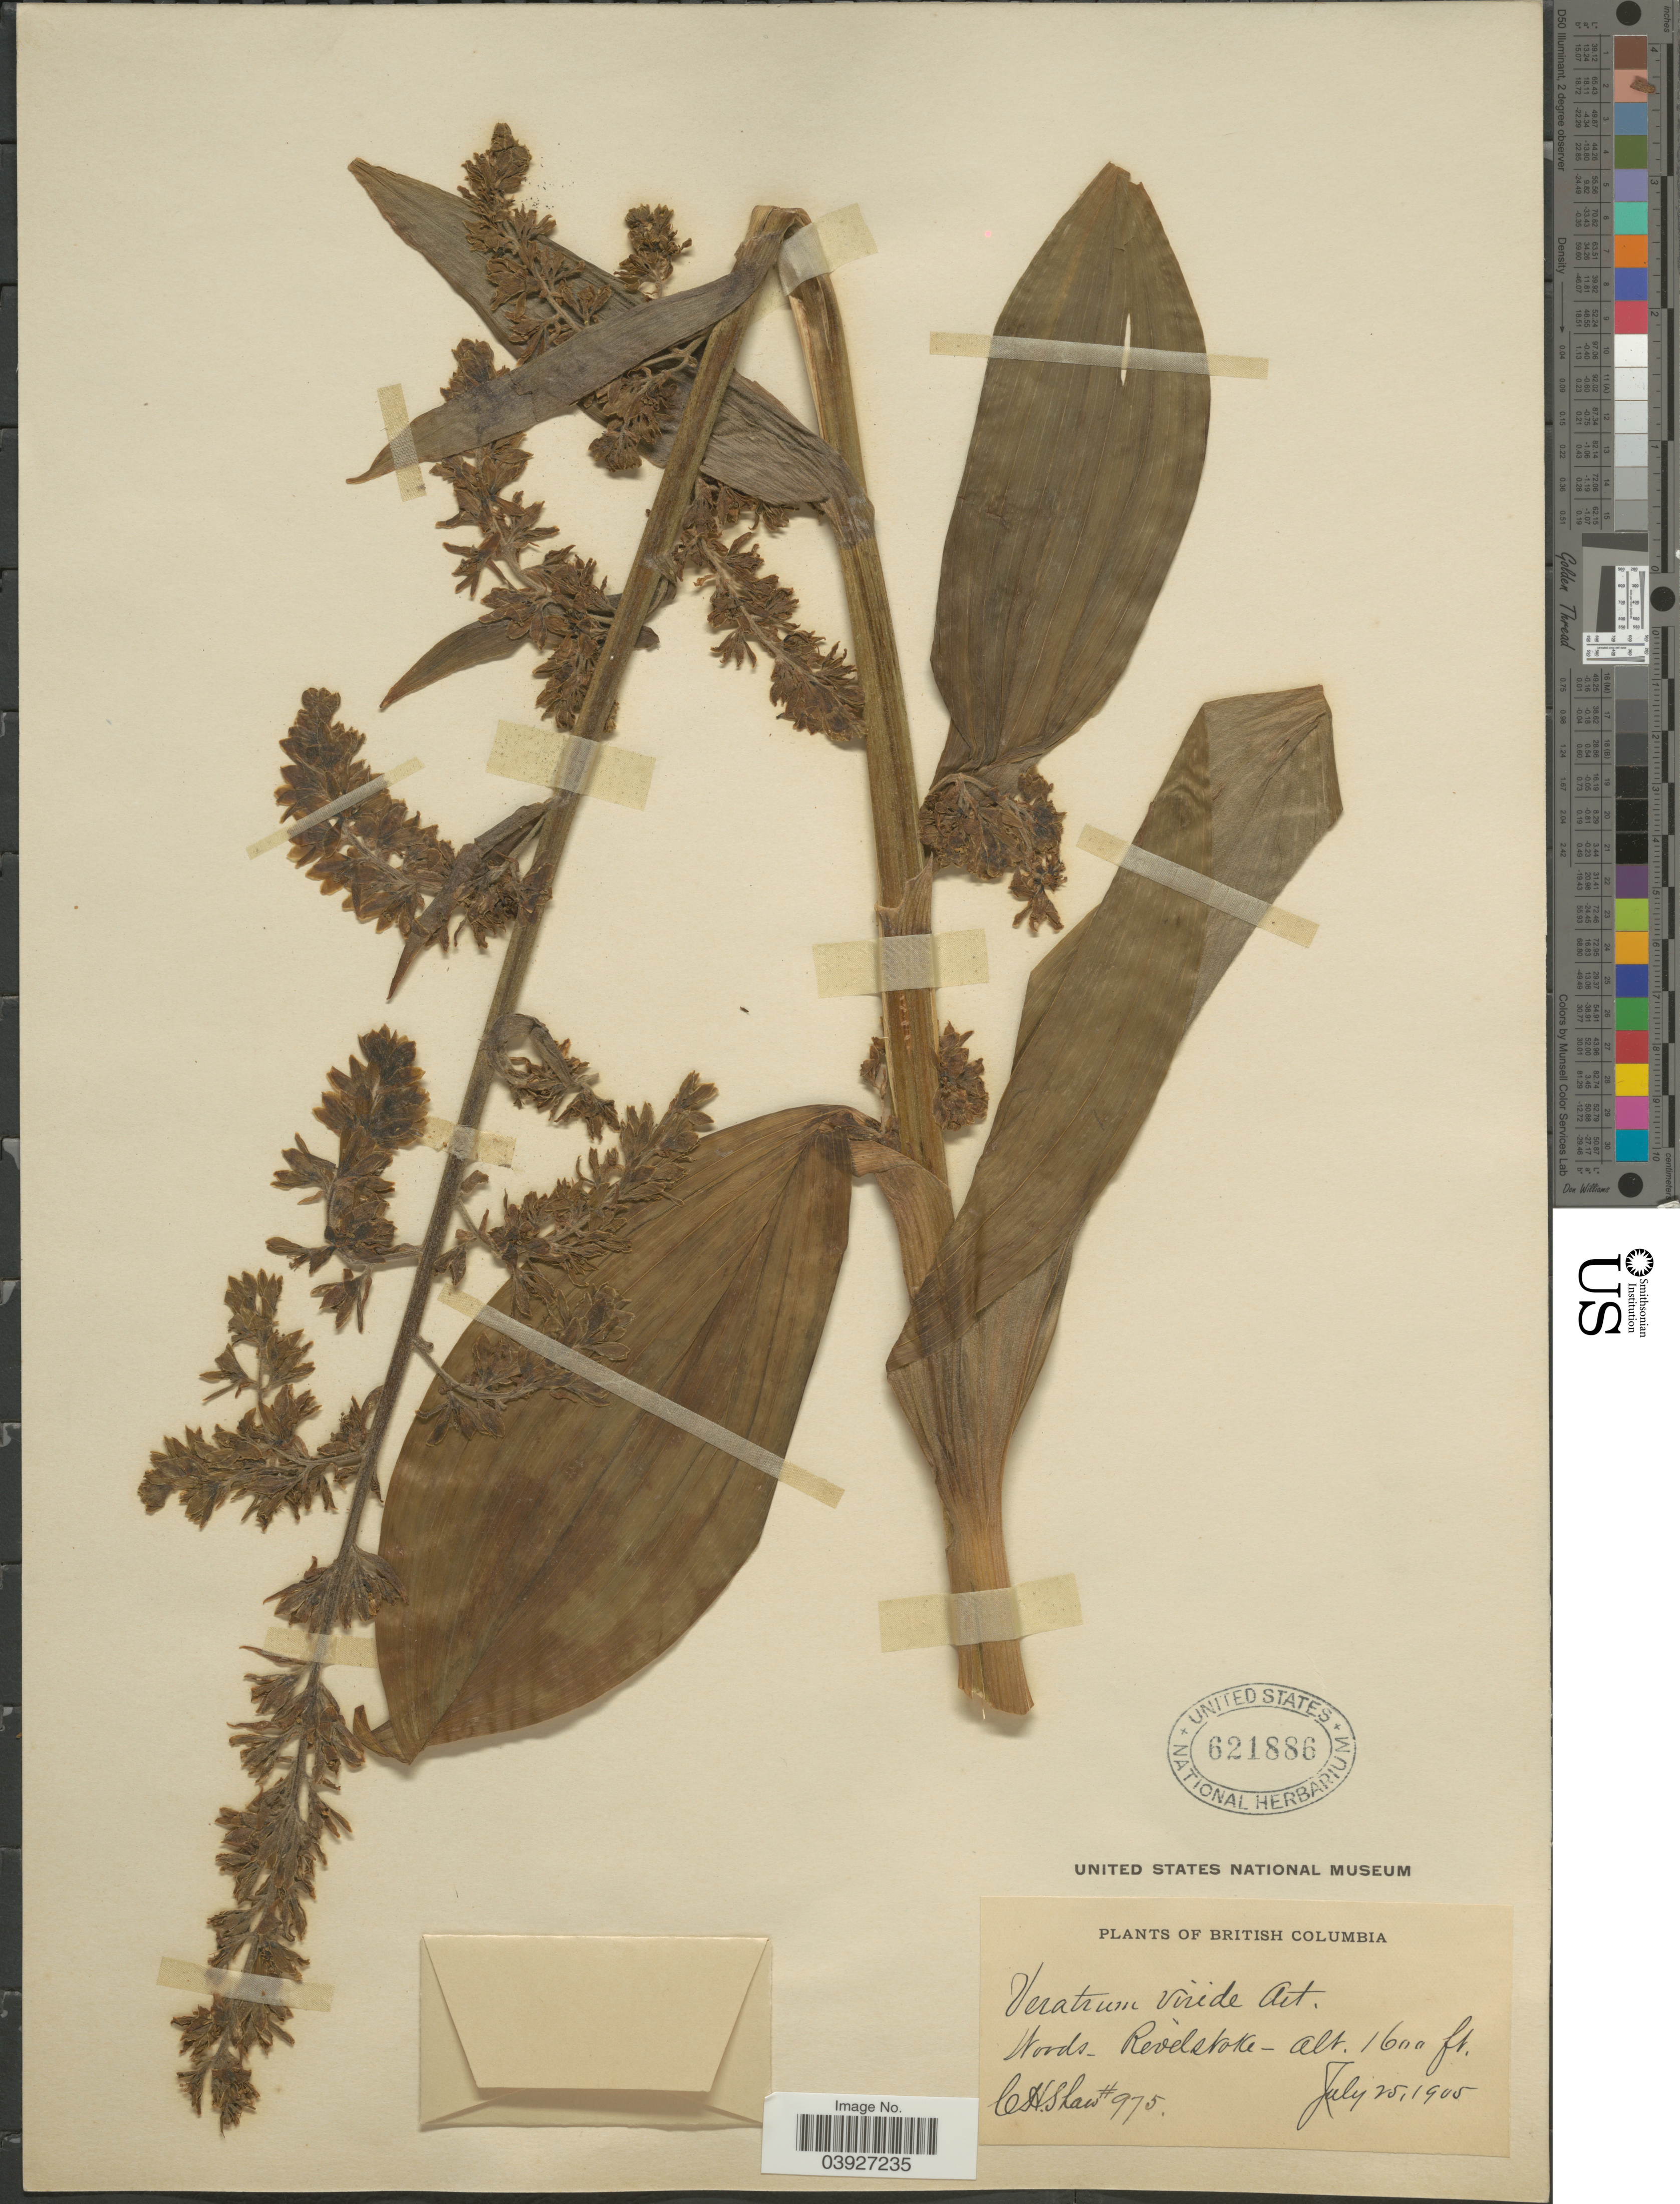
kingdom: Plantae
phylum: Tracheophyta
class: Liliopsida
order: Liliales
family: Melanthiaceae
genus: Veratrum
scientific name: Veratrum viride var. eschscholtzianum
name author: (Schult. & Schult. f.) Breitung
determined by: Strong, Mark T., (BOT), Smithsonian Institution - National Museum of Natural History (UNITED STATES)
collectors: C. H. Shaw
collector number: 975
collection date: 1905-07-25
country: Canada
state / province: British Columbia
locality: Revelstoke.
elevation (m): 488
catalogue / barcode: US 621886